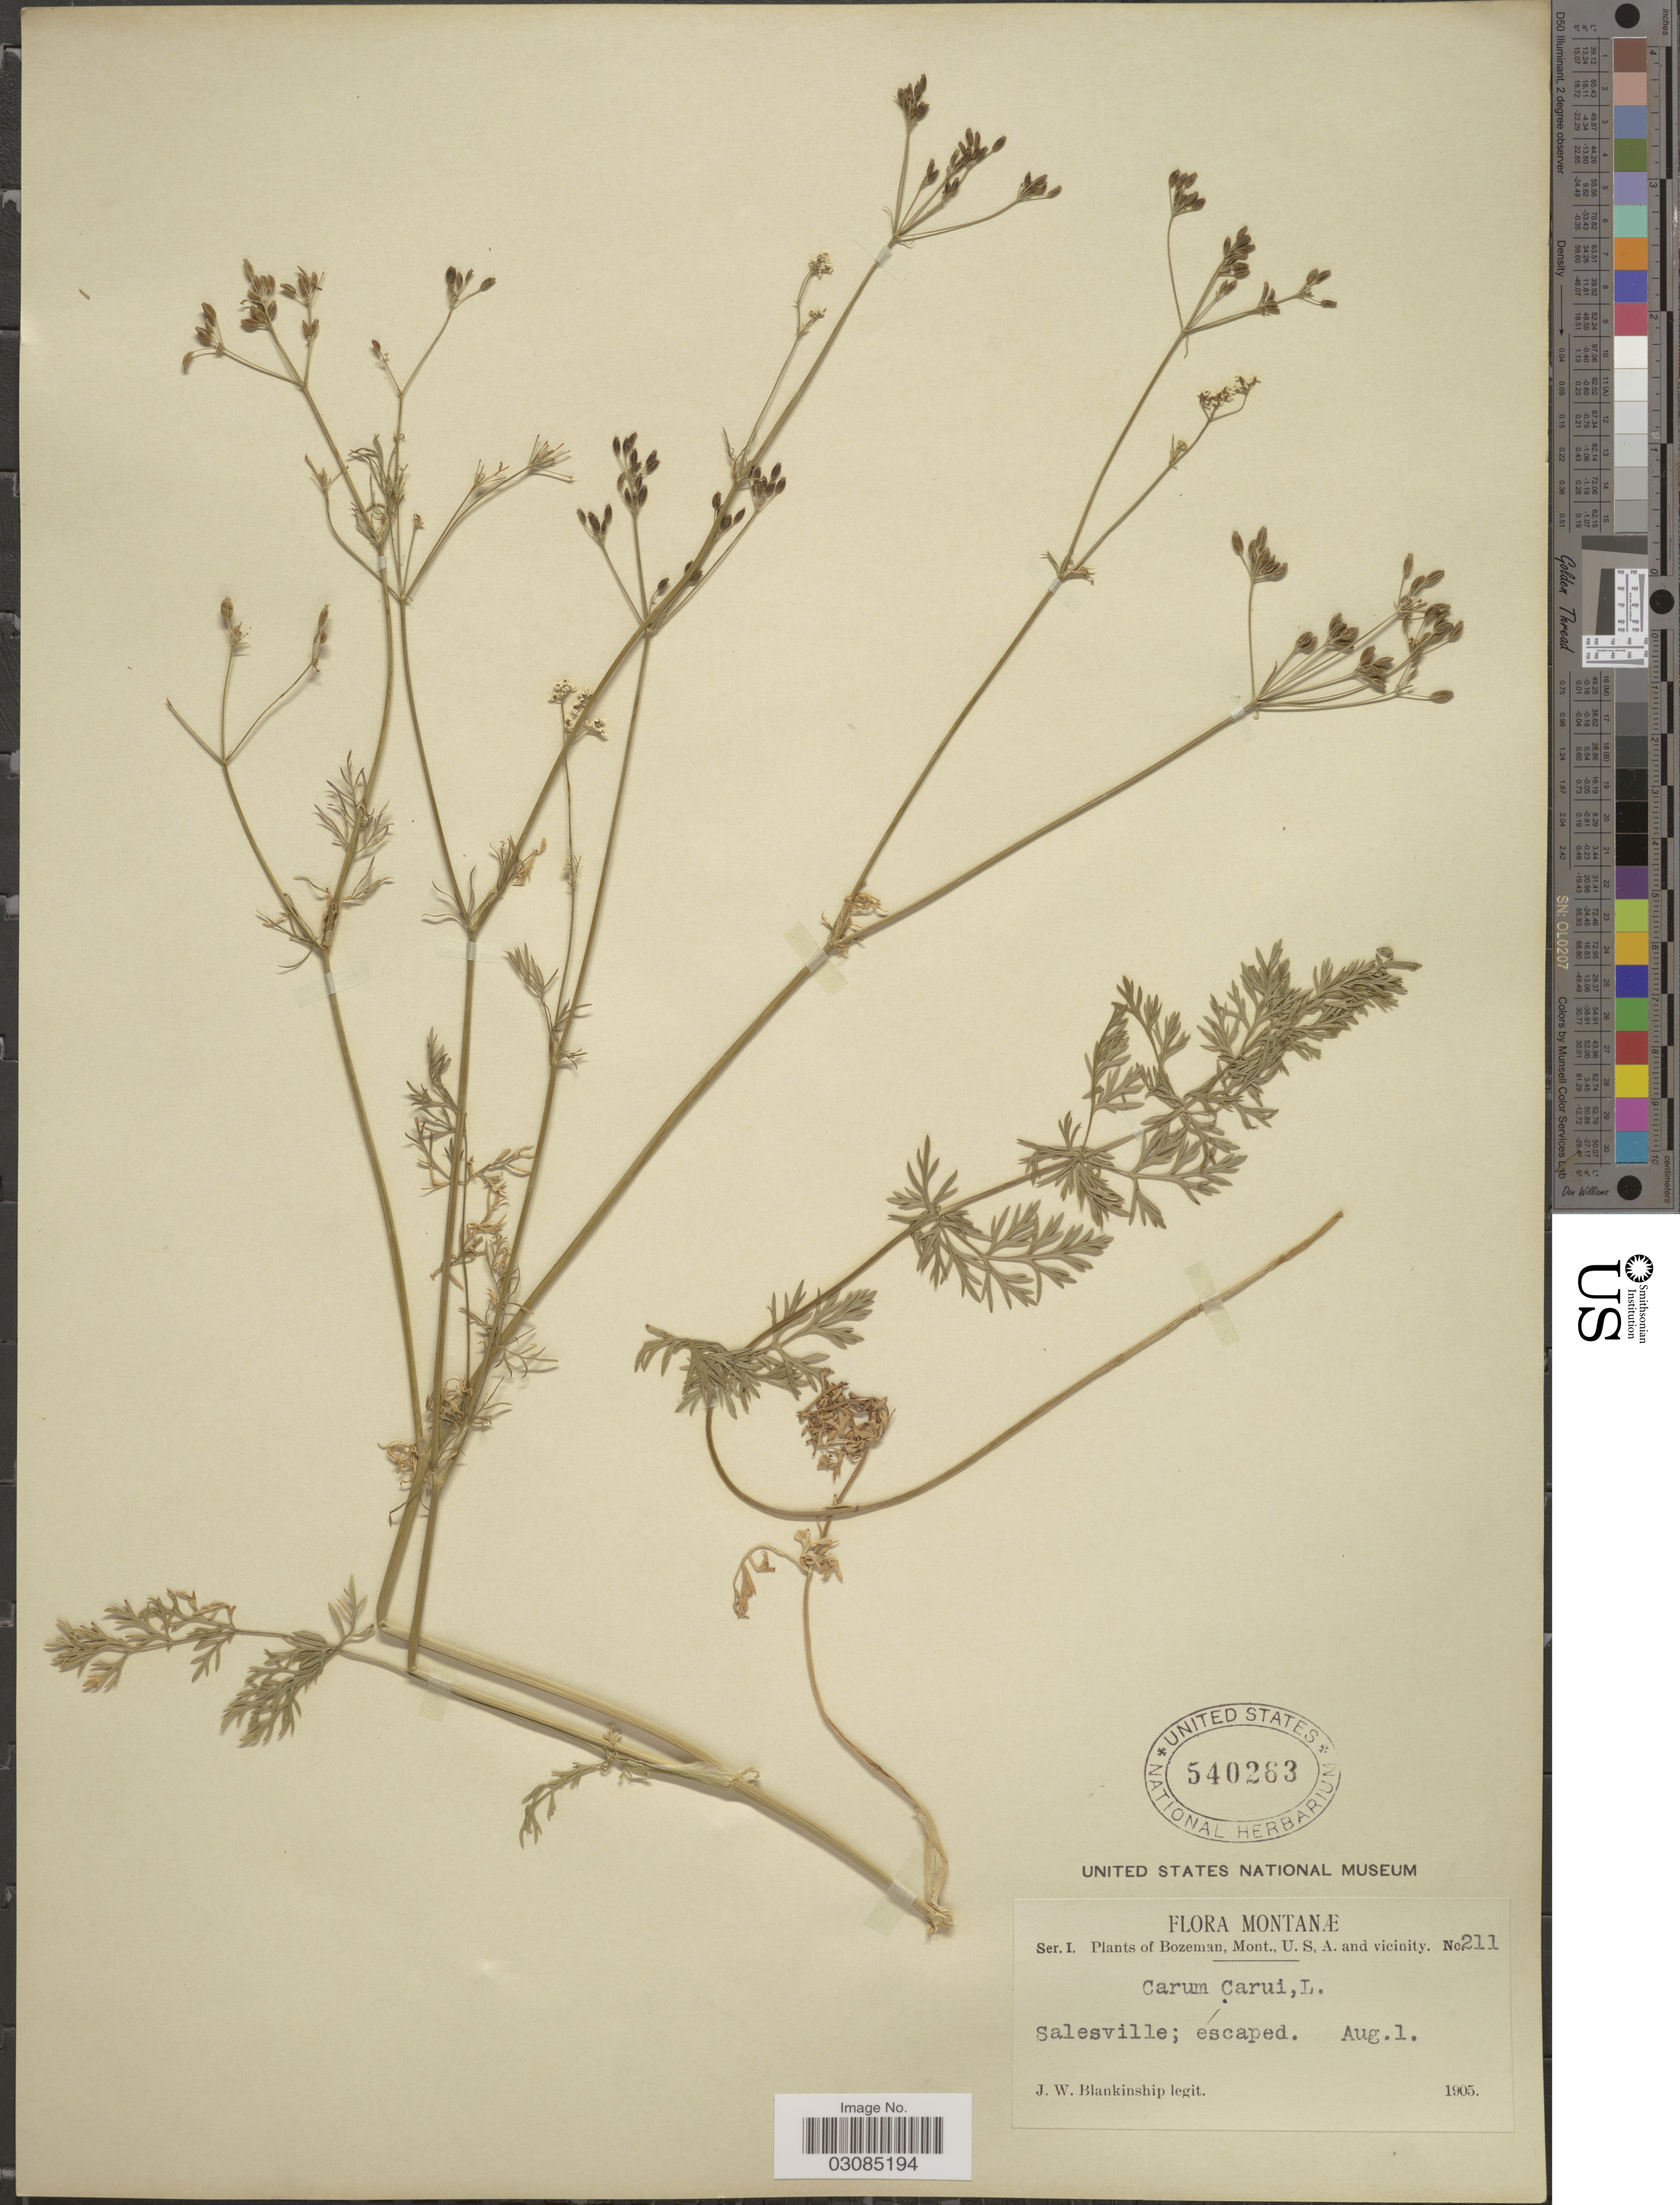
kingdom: Plantae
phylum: Tracheophyta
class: Magnoliopsida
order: Apiales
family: Apiaceae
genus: Carum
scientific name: Carum carvi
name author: L.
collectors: J. W. Blankinship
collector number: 211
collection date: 1905-08-01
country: United States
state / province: Montana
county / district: Gallatin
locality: Bozeman, Salesville.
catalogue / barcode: US 540263